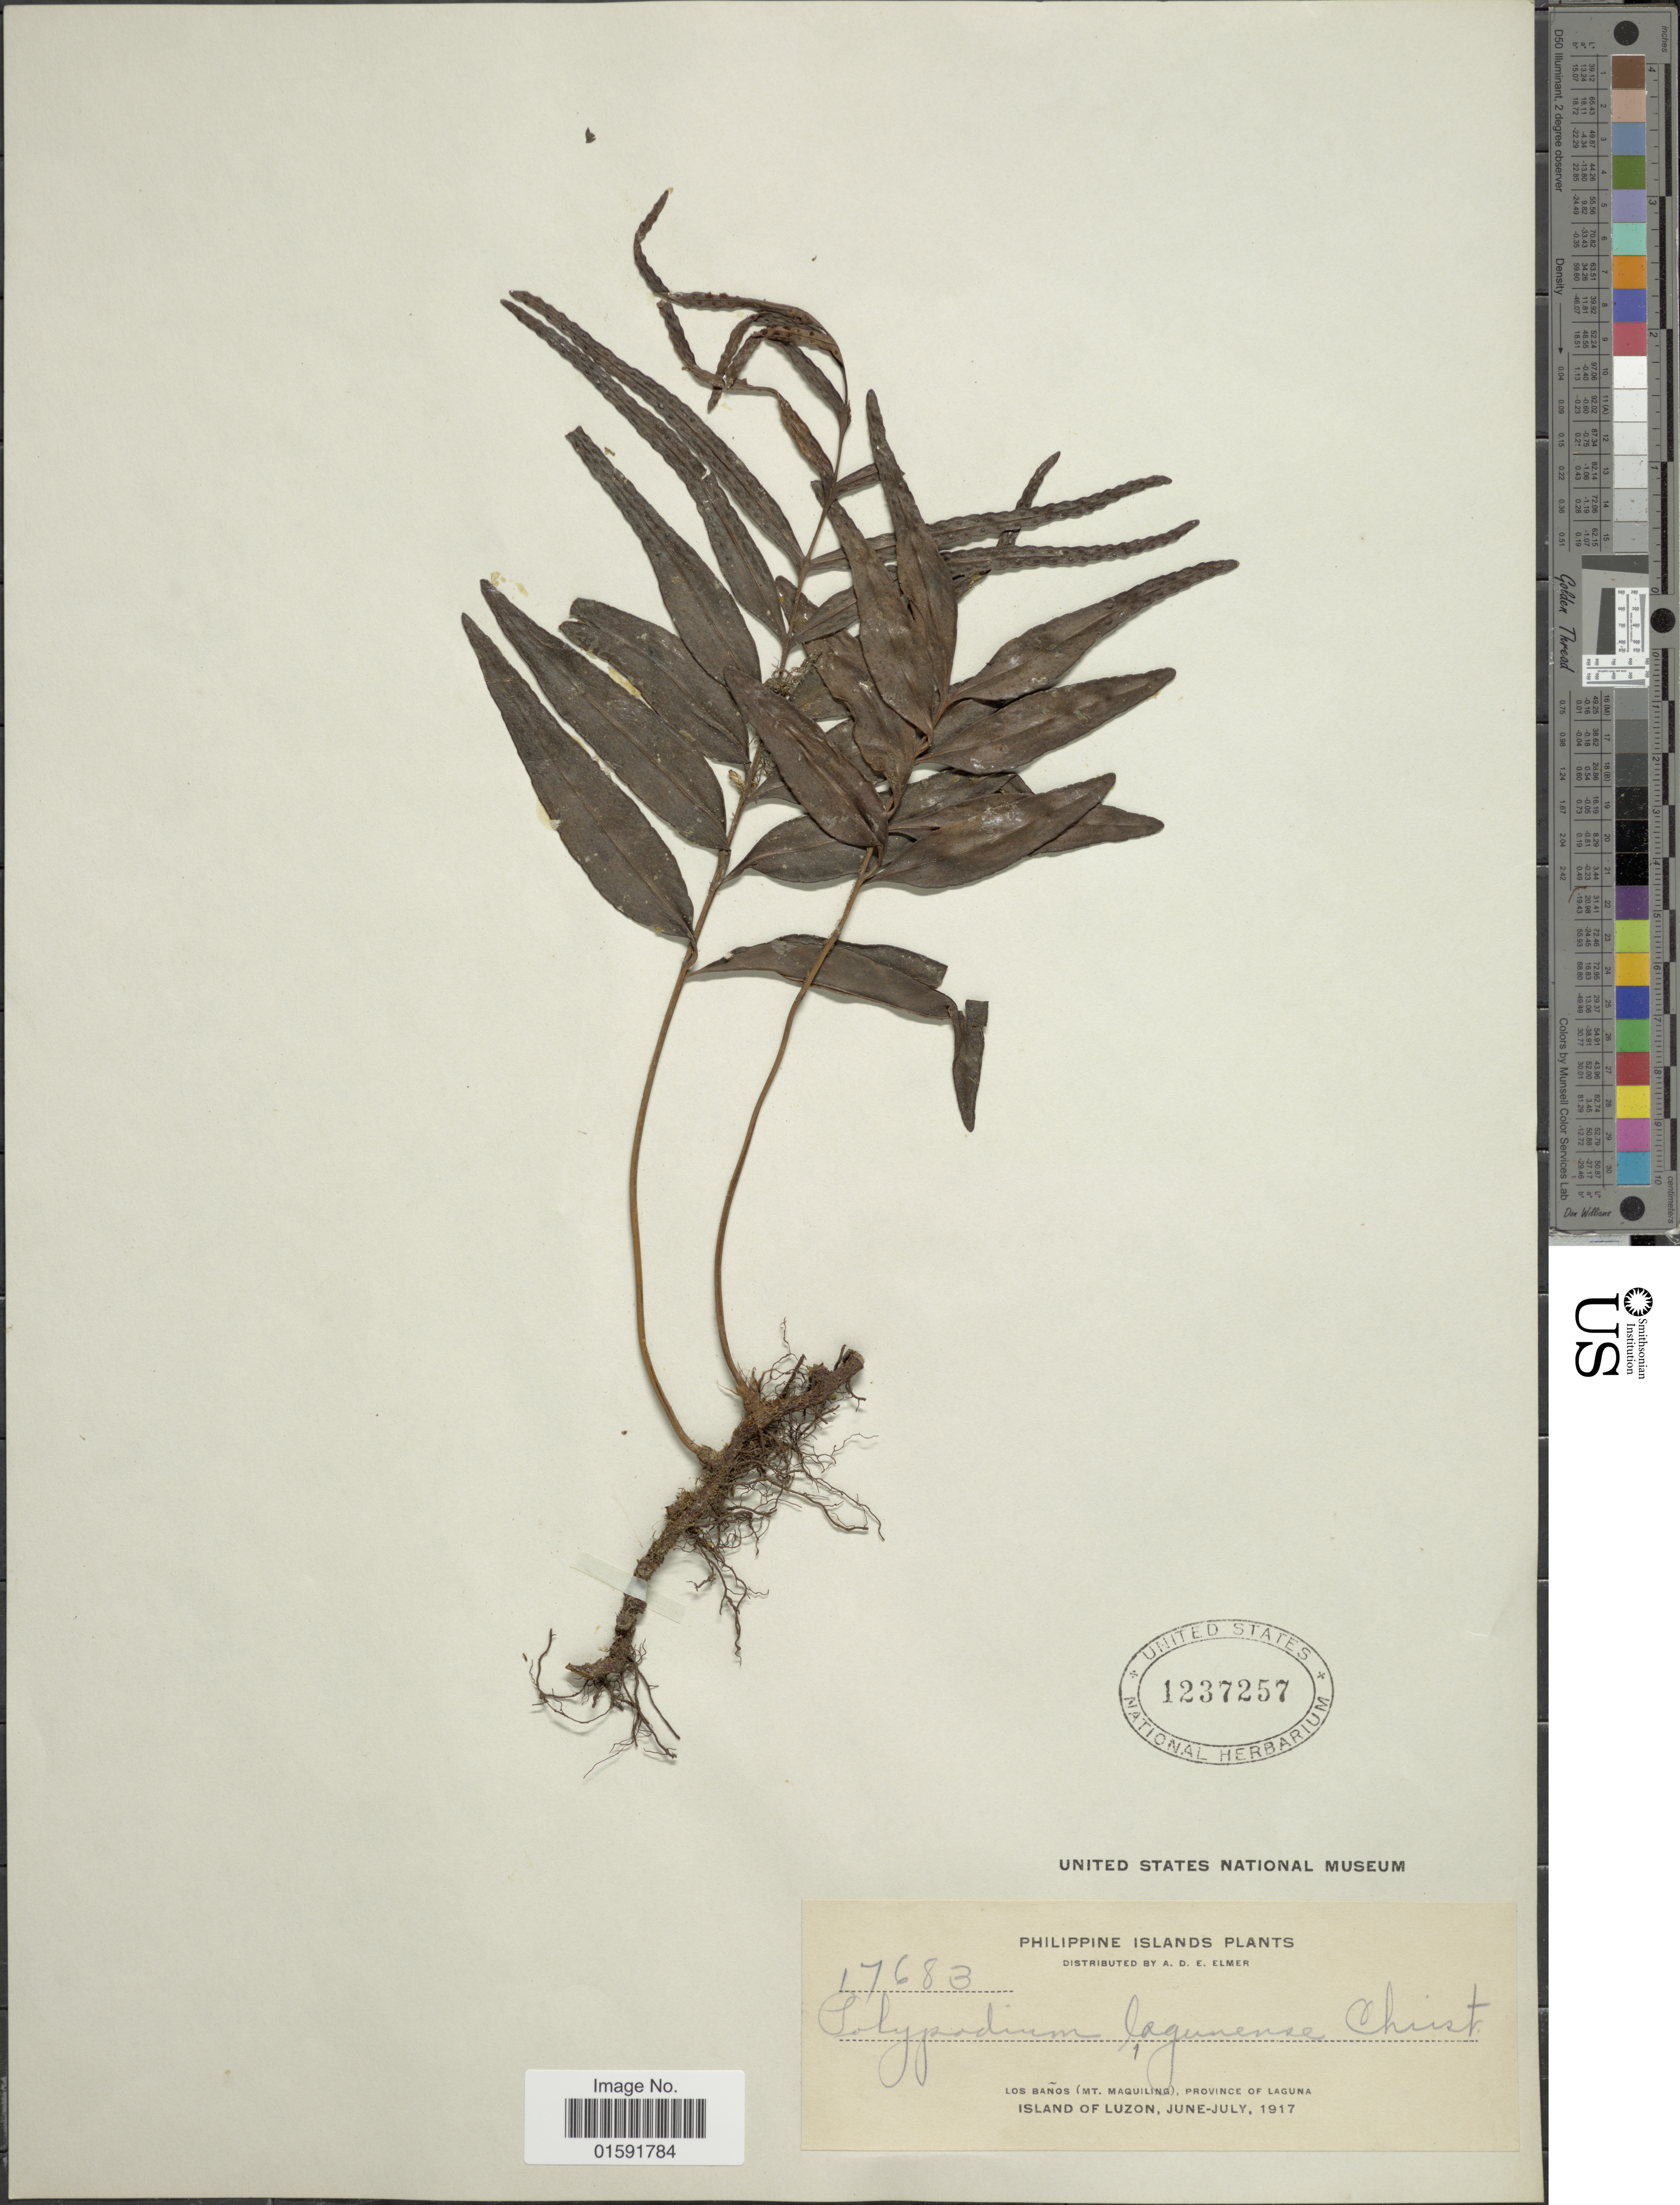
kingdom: Plantae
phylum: Tracheophyta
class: Polypodiopsida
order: Polypodiales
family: Polypodiaceae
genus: Selliguea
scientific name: Selliguea lagunensis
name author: (Christ) Hovenkamp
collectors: A. D. E. Elmer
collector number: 17683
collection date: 1917-06/1917-07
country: Philippines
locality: Los Baños (Mt. Maquiling), Province of Laguna, Island of Luzon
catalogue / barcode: US 1237257